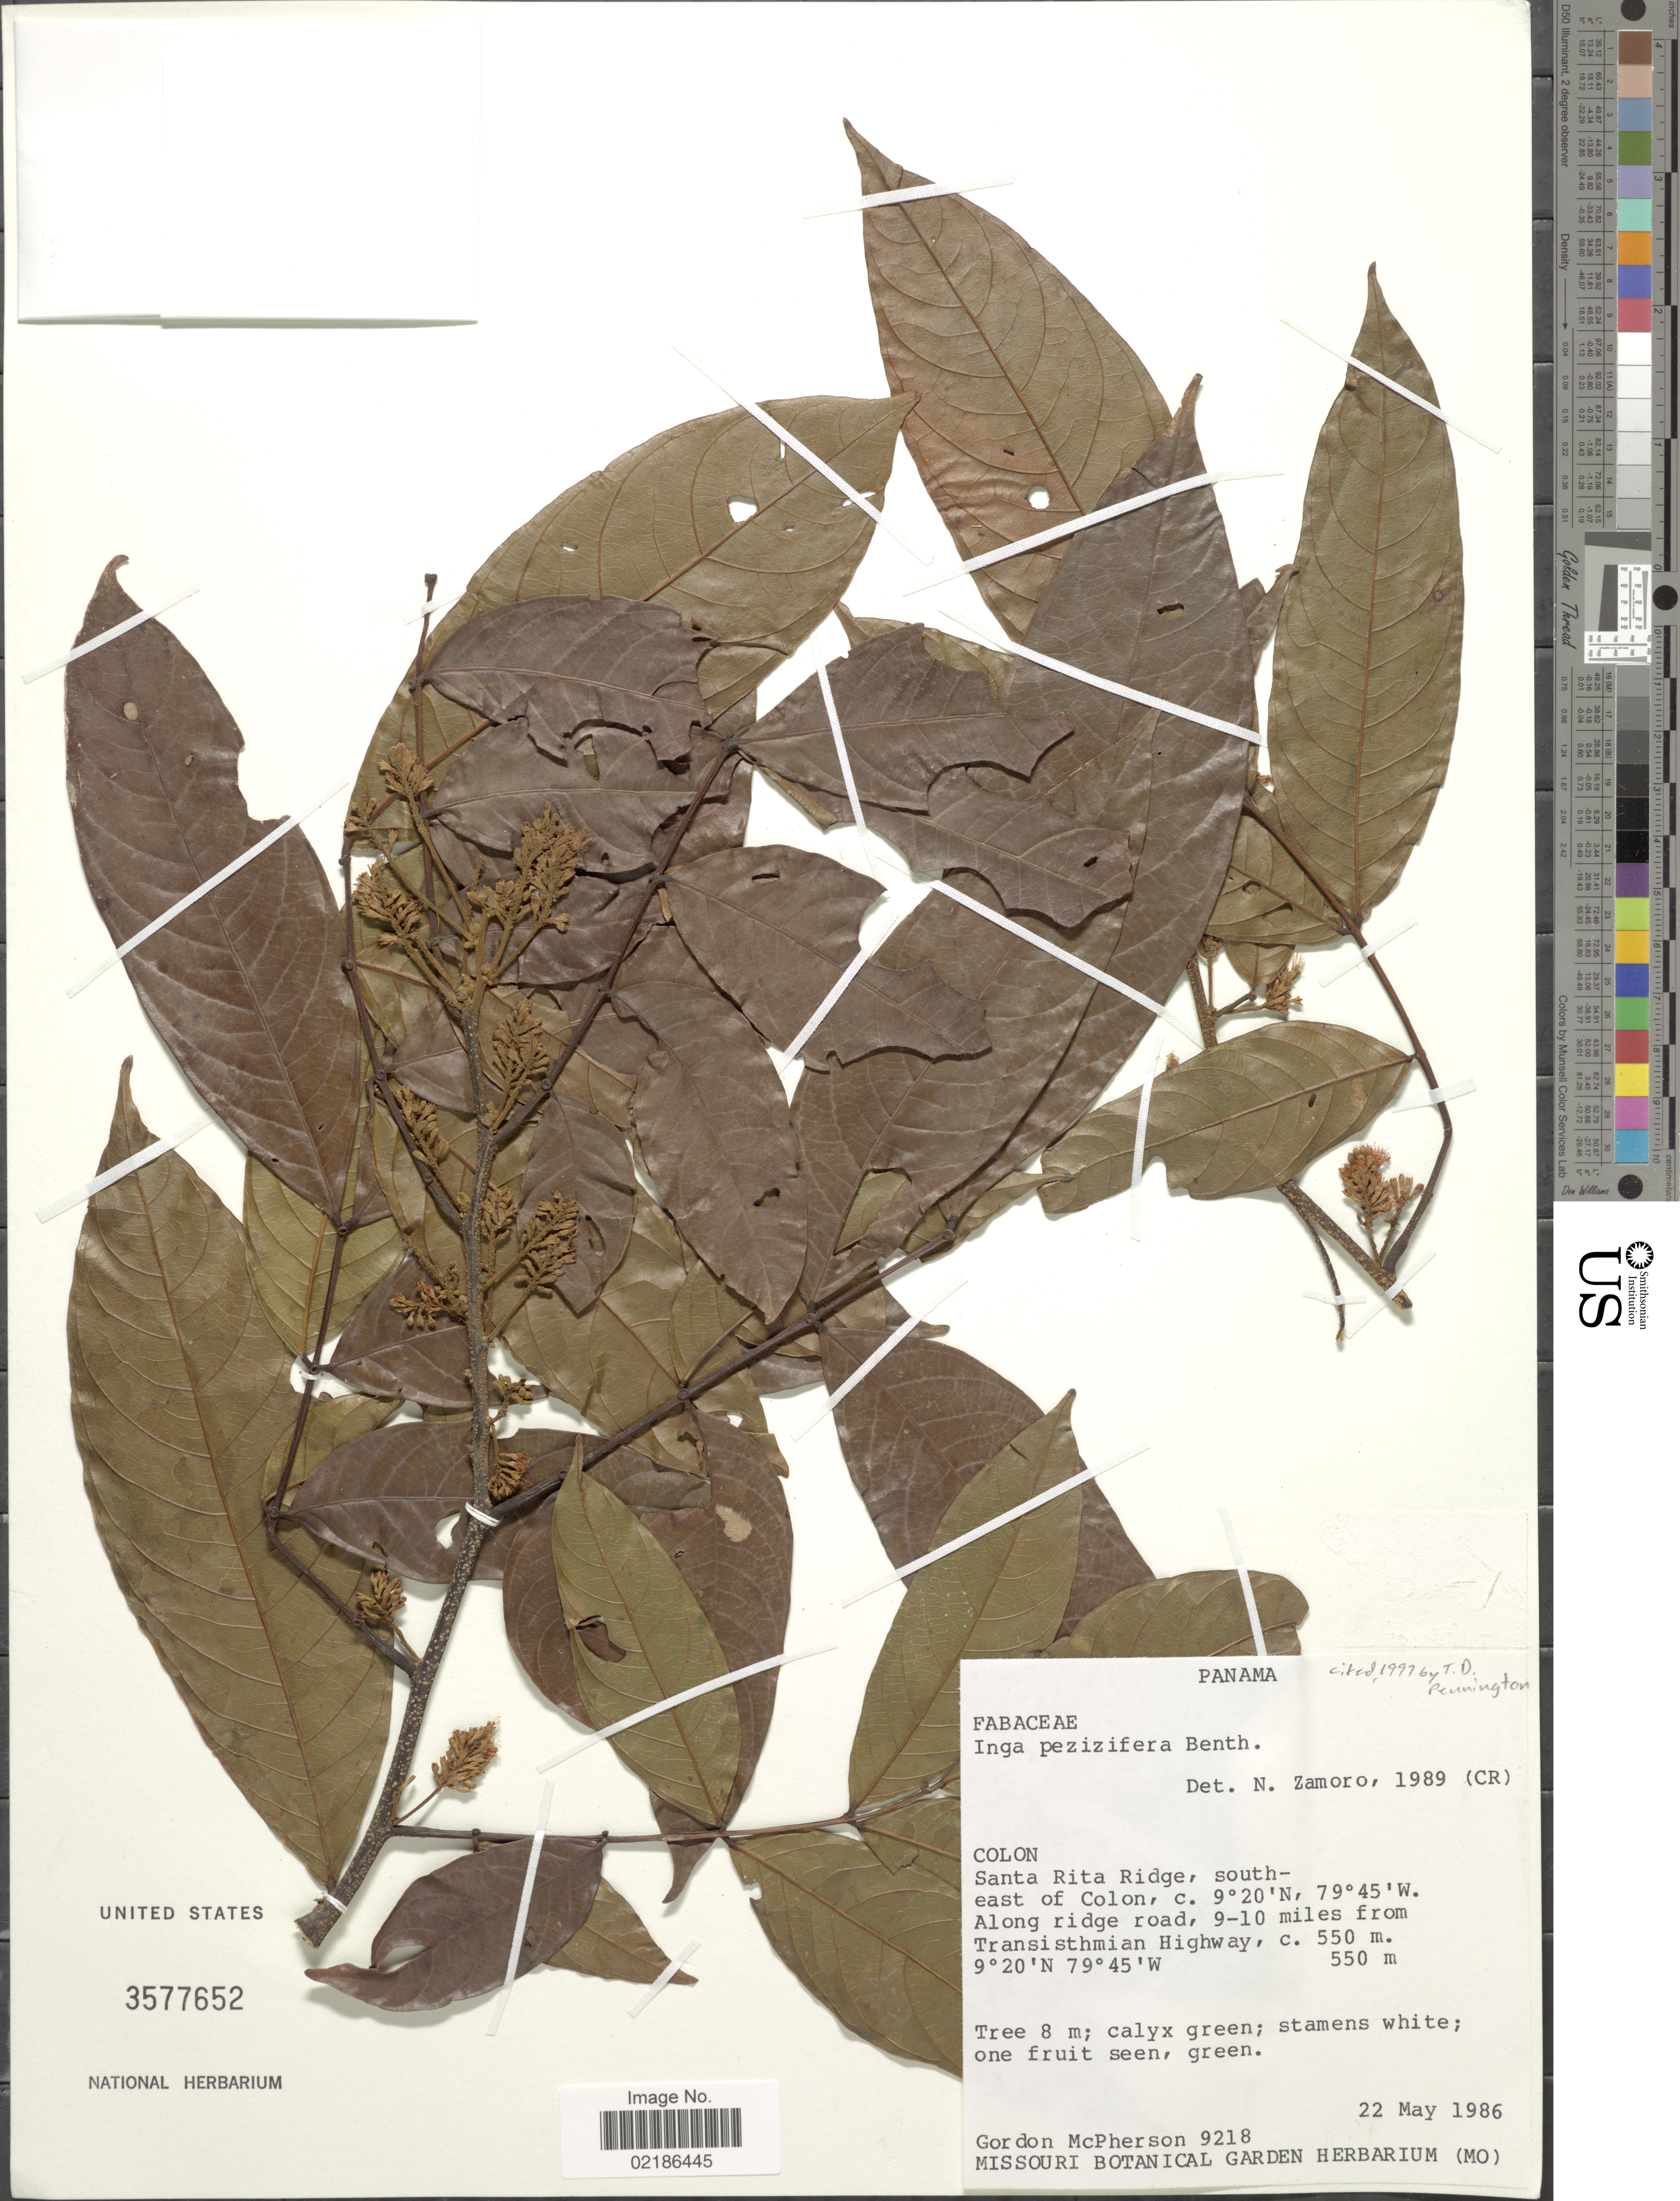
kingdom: Plantae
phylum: Tracheophyta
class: Magnoliopsida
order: Fabales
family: Fabaceae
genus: Inga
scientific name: Inga pezizifera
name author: Benth.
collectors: G. D. McPherson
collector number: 9218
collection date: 1986-05-22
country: Panama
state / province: Colón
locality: Santa Rita Ridge, southeast of Colon, 9-10 miles from Transisthmian Highway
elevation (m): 550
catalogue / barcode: US 3577652